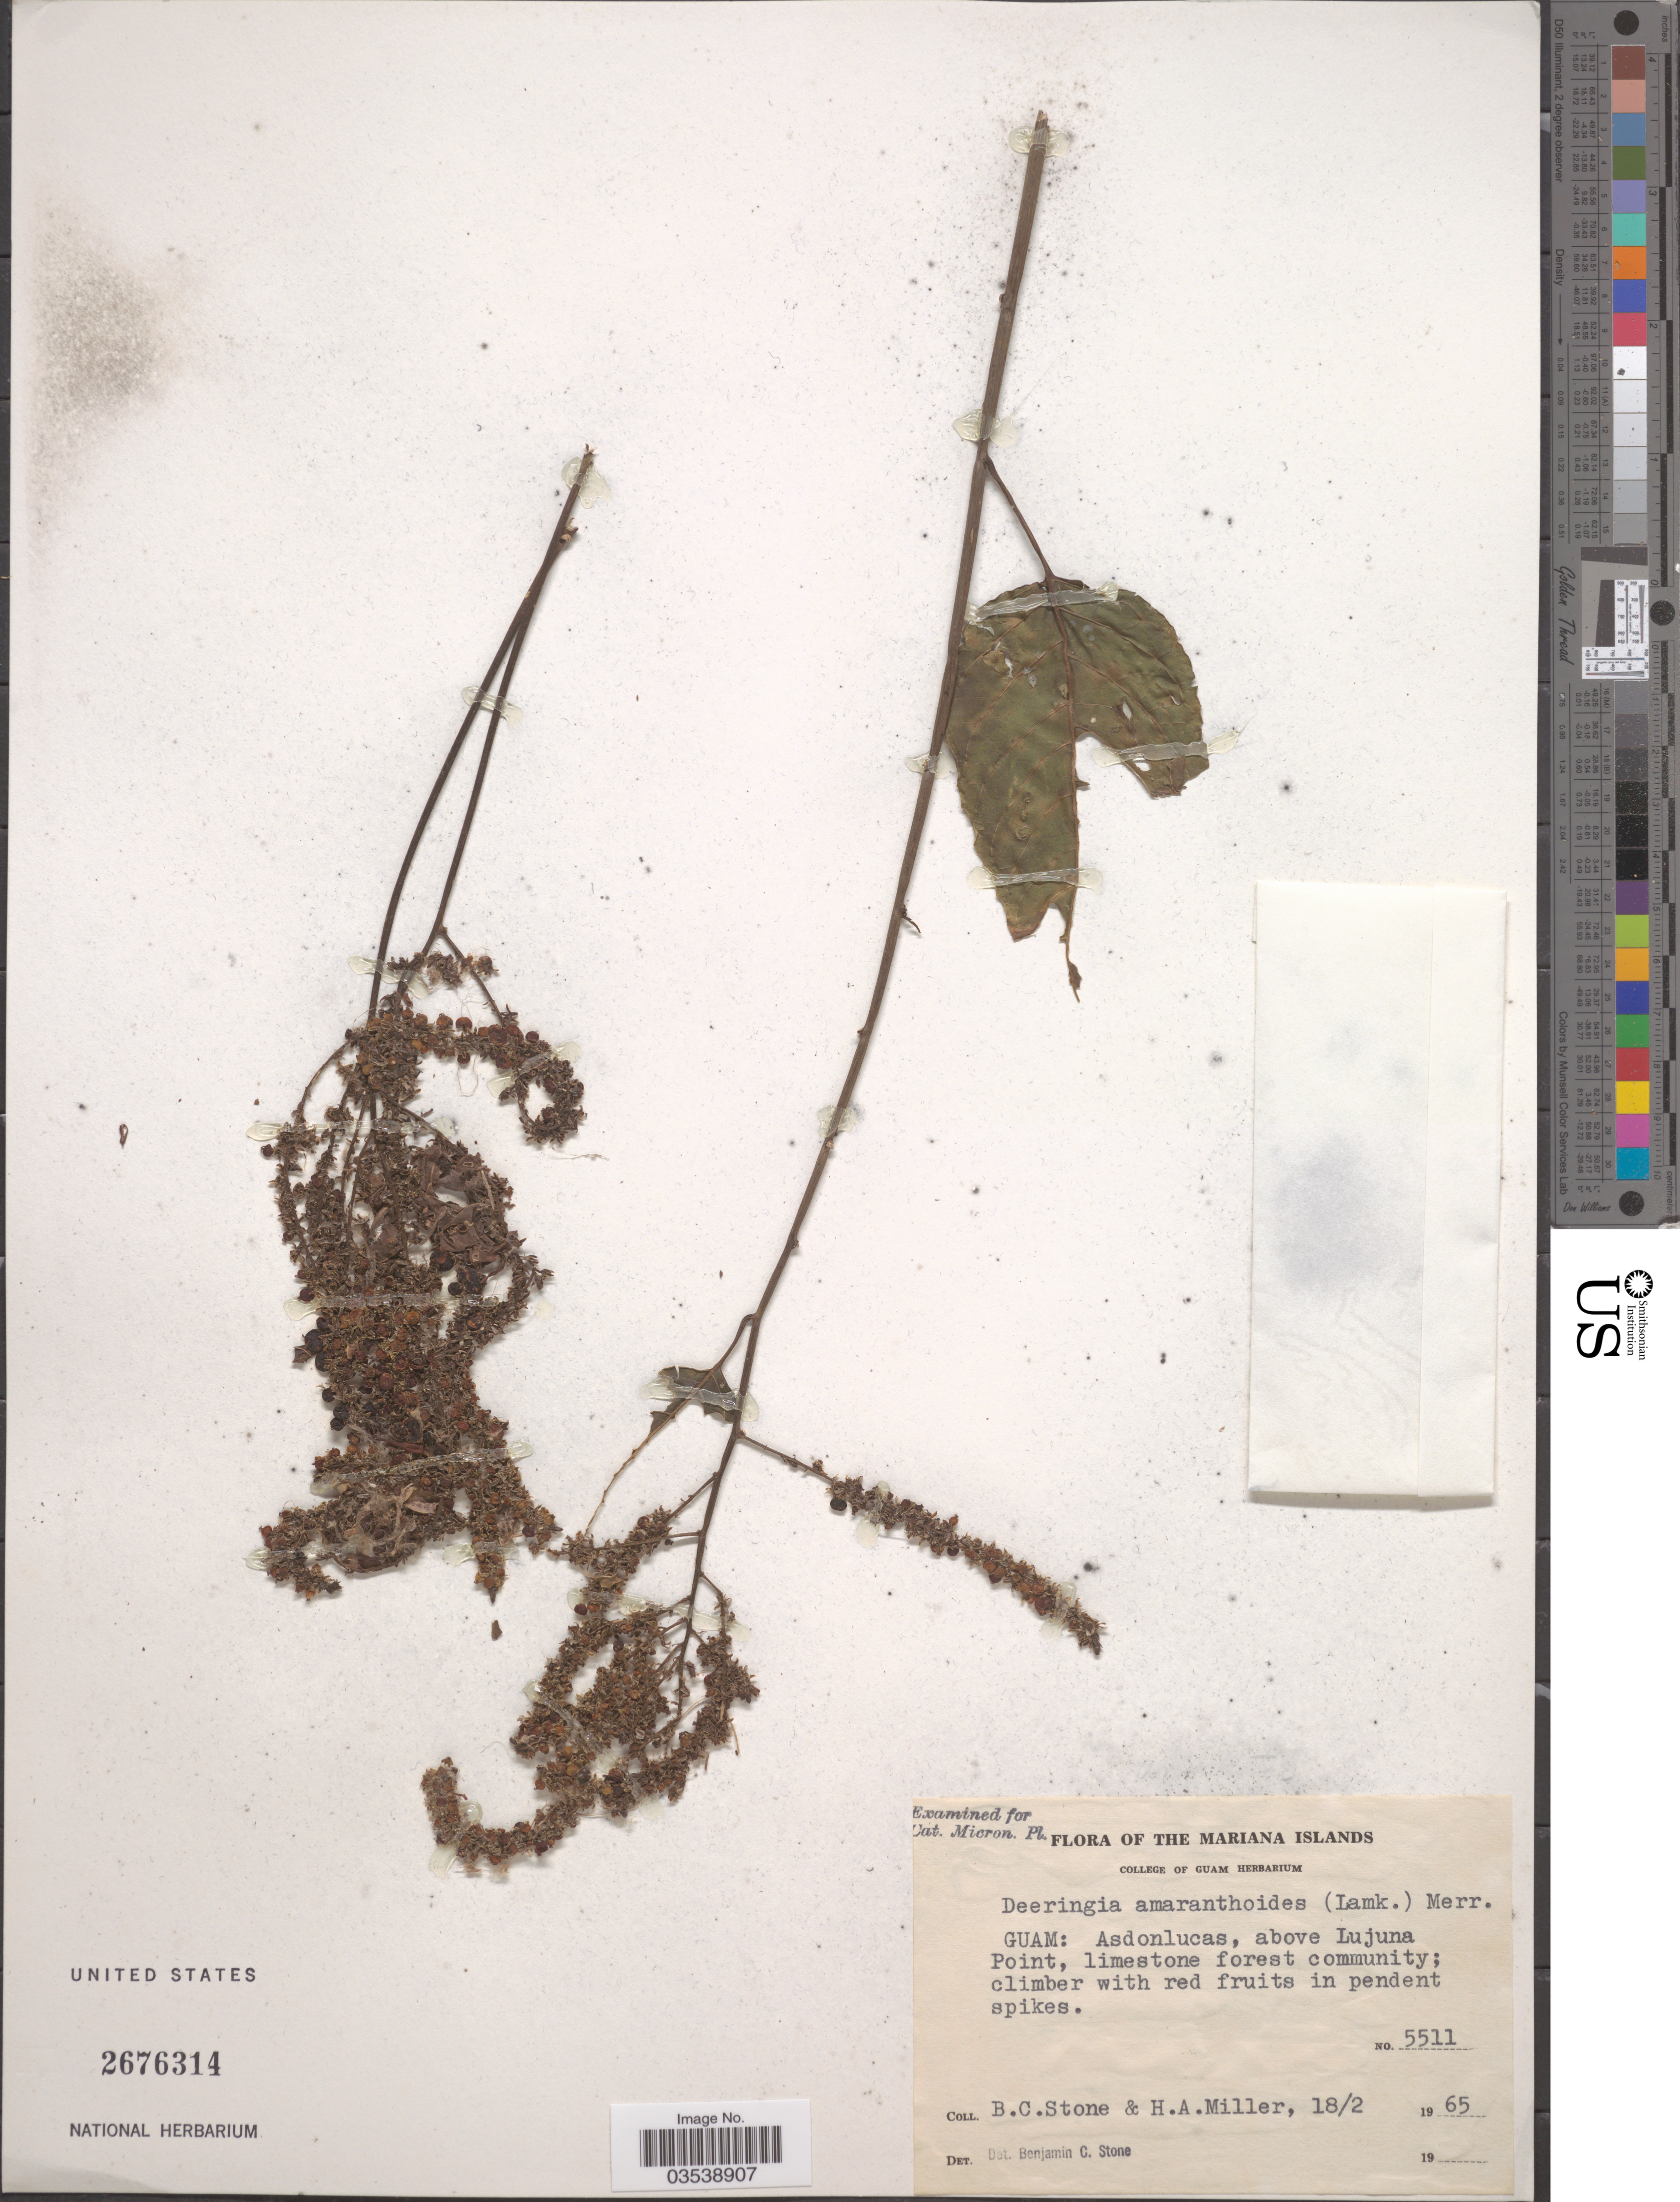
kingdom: Plantae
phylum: Tracheophyta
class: Magnoliopsida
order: Caryophyllales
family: Amaranthaceae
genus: Deeringia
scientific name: Deeringia amaranthoides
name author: (Lam.) Merr.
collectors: B. C. Stone & H. A. Miller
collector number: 5511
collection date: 1965-02-18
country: Guam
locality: The Mariana Islands. Asdonlucas, above Lujuna Point.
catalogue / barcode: US 2676314